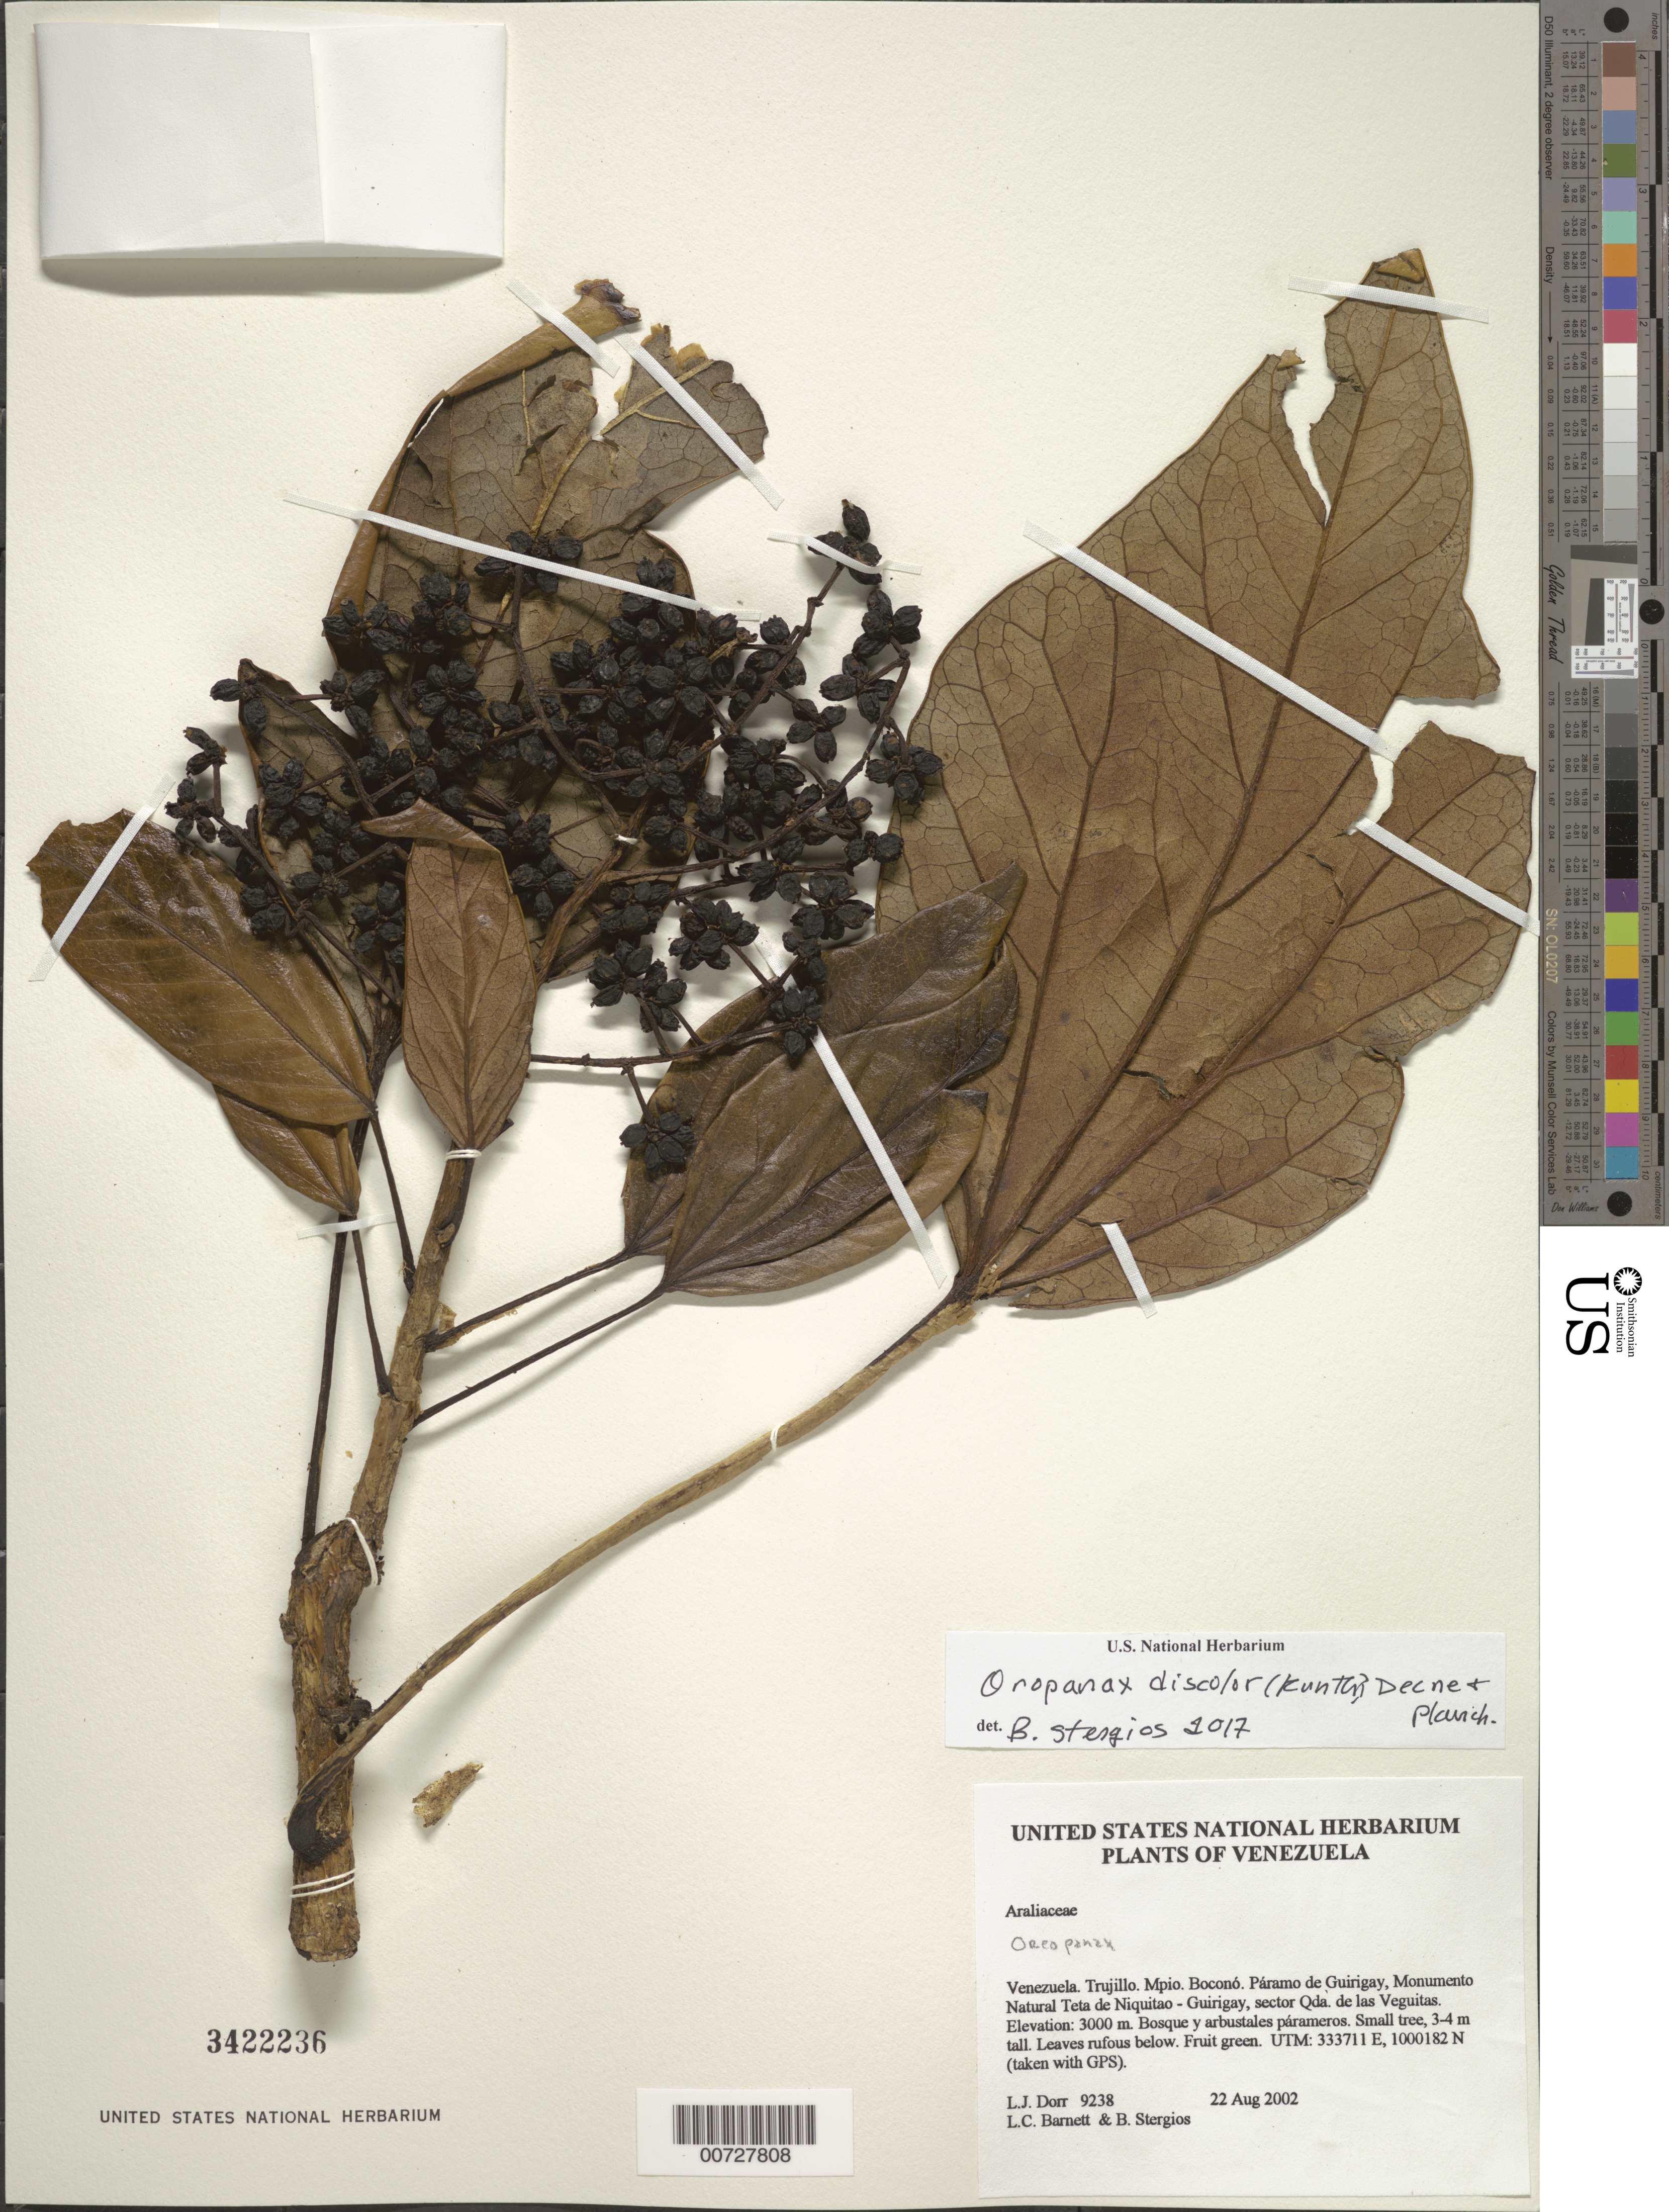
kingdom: Plantae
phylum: Tracheophyta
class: Magnoliopsida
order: Apiales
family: Araliaceae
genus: Oreopanax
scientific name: Oreopanax sp.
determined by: Dorr, L. J., (BOT), Smithsonian Institution - National Museum of Natural History (UNITED STATES)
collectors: L. J. Dorr, L. C. Barnett & B. G. Stergios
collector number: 9238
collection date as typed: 22 Aug 2002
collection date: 2002-08-22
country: Venezuela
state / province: Trujillo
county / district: Boconó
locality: Páramo de Guirigay, Monumento Natural Teta de Niquitao - Guirigay, sector Las Veguitas.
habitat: Bosque y arbustales párameros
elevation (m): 3000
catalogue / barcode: US 3422236